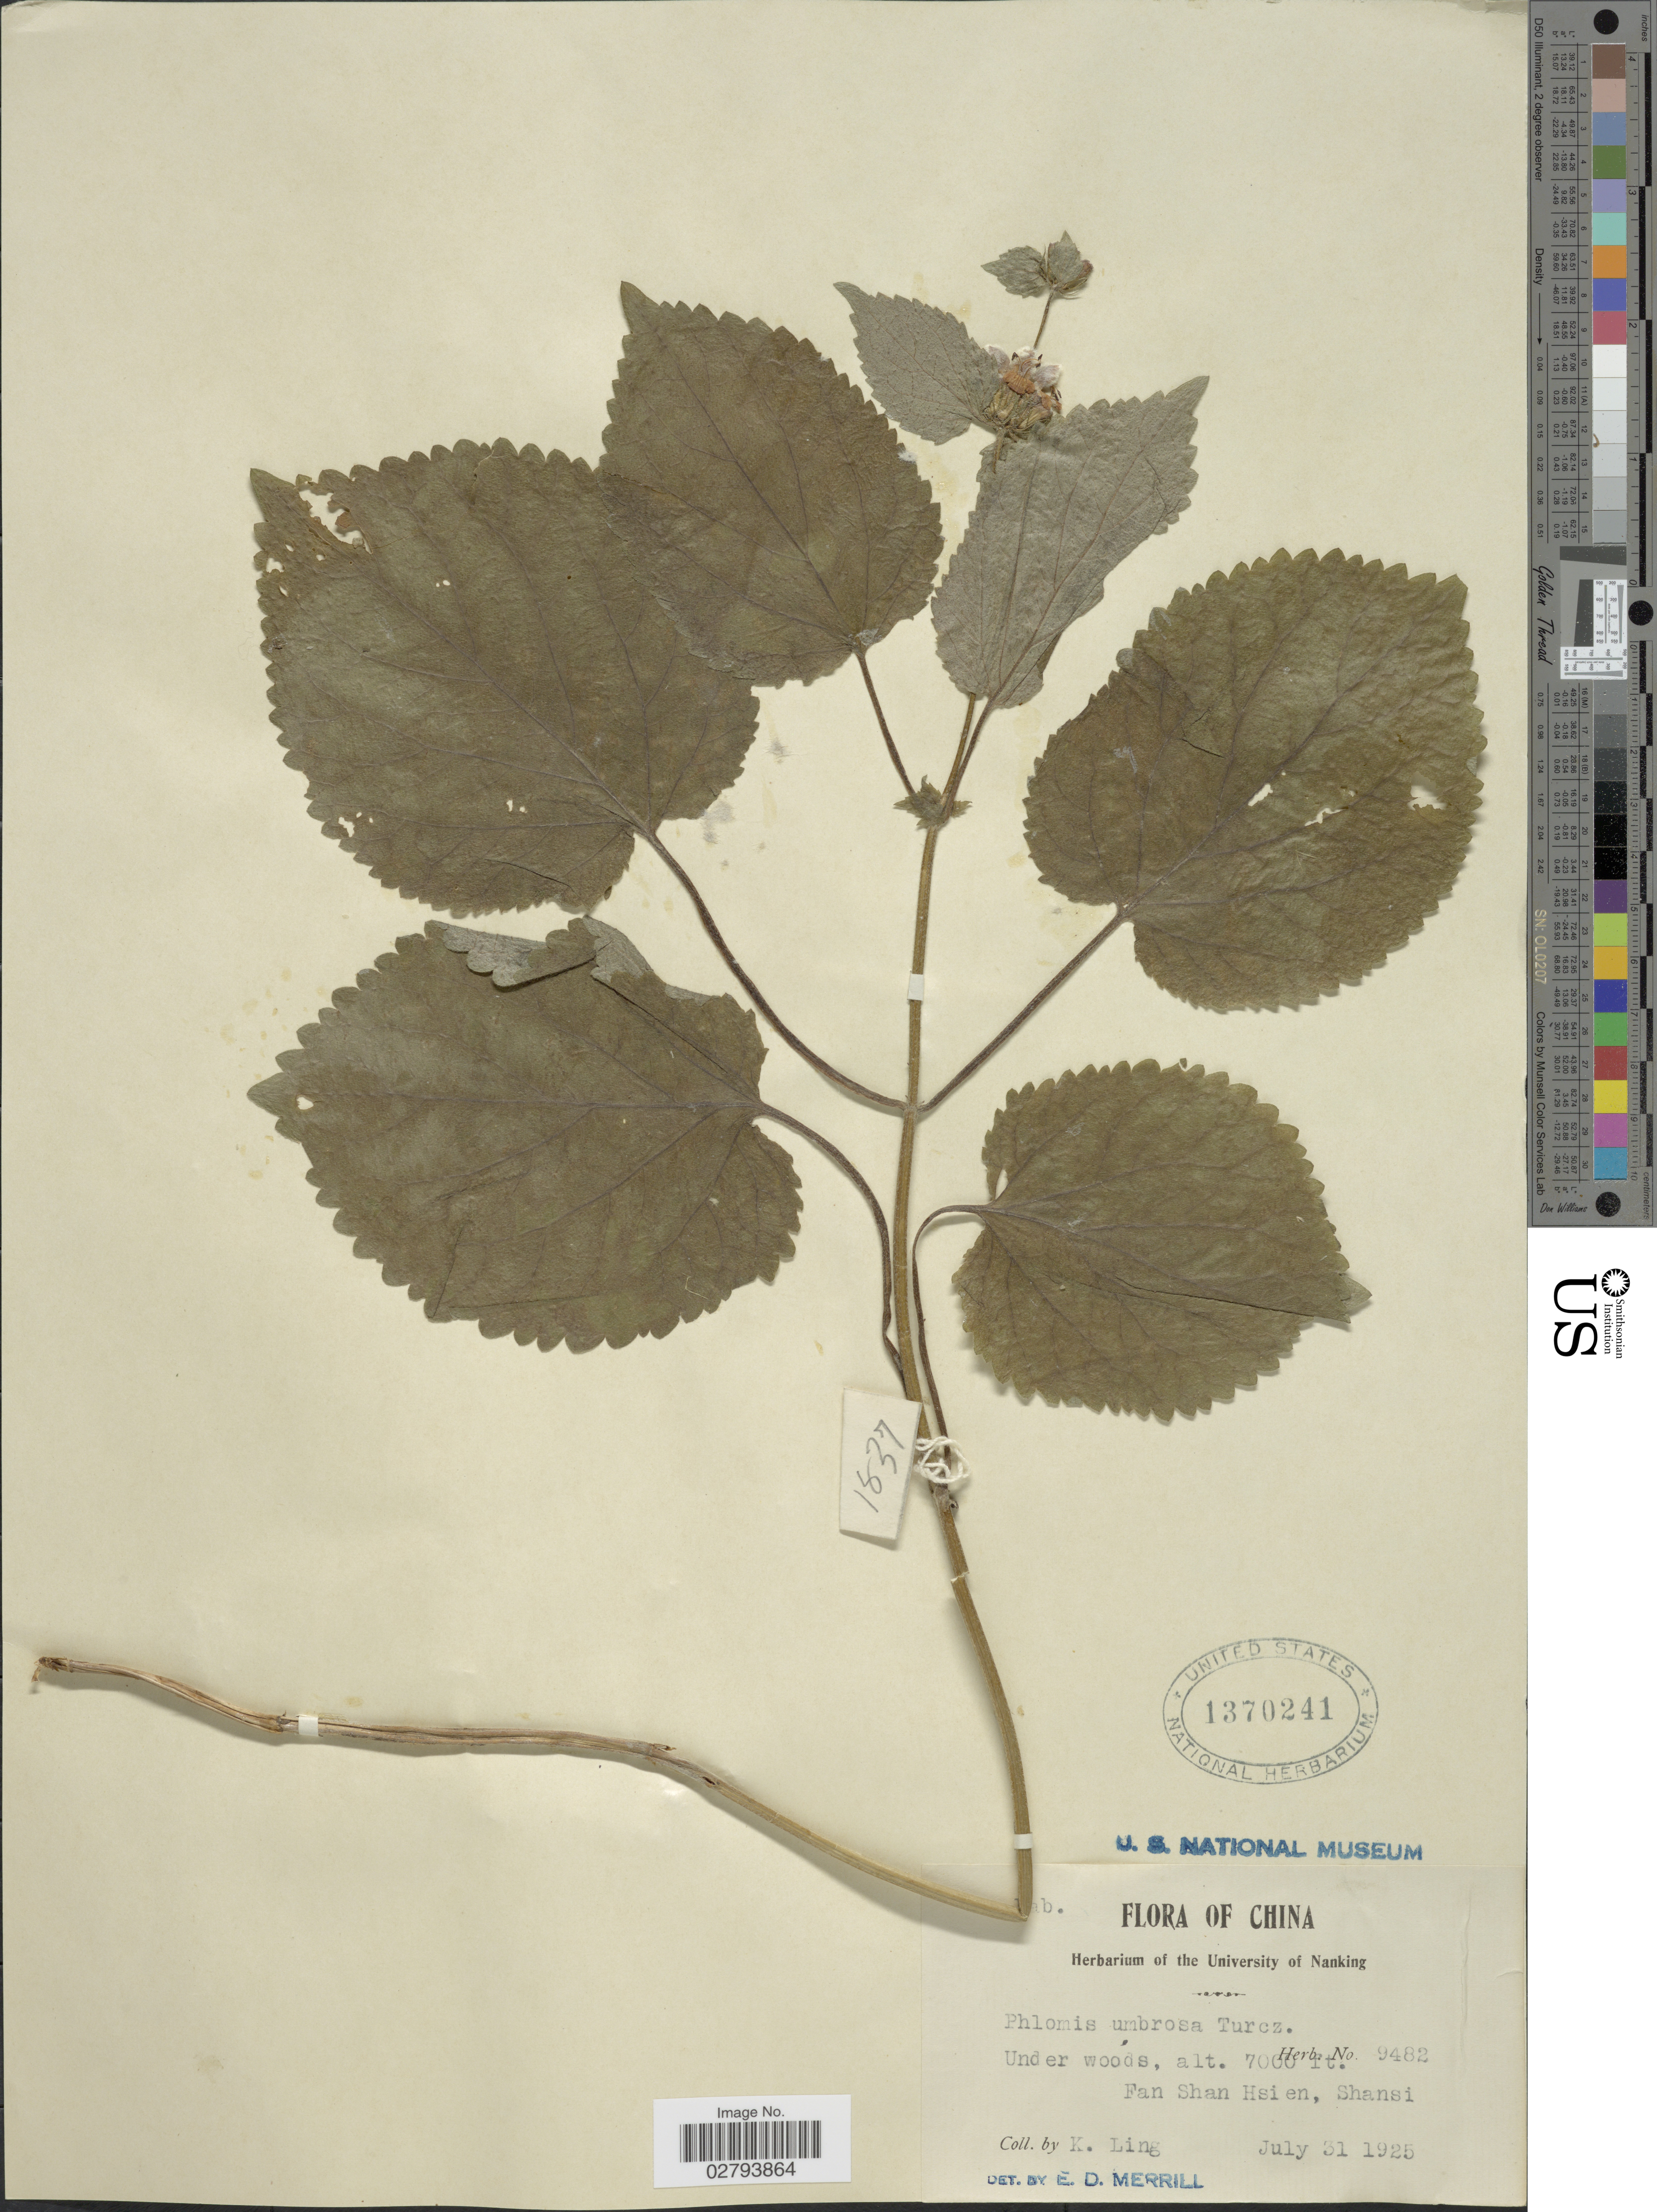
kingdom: Plantae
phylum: Tracheophyta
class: Magnoliopsida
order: Lamiales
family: Lamiaceae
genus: Phlomoides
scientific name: Phlomoides umbrosa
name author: (Turcz.) Kamelin & Makhm.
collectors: K. Ling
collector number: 9482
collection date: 1925-07-31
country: China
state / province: Shanxi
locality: Fan Shan Hsien, Shansi.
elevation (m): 2134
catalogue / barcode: US 1370241